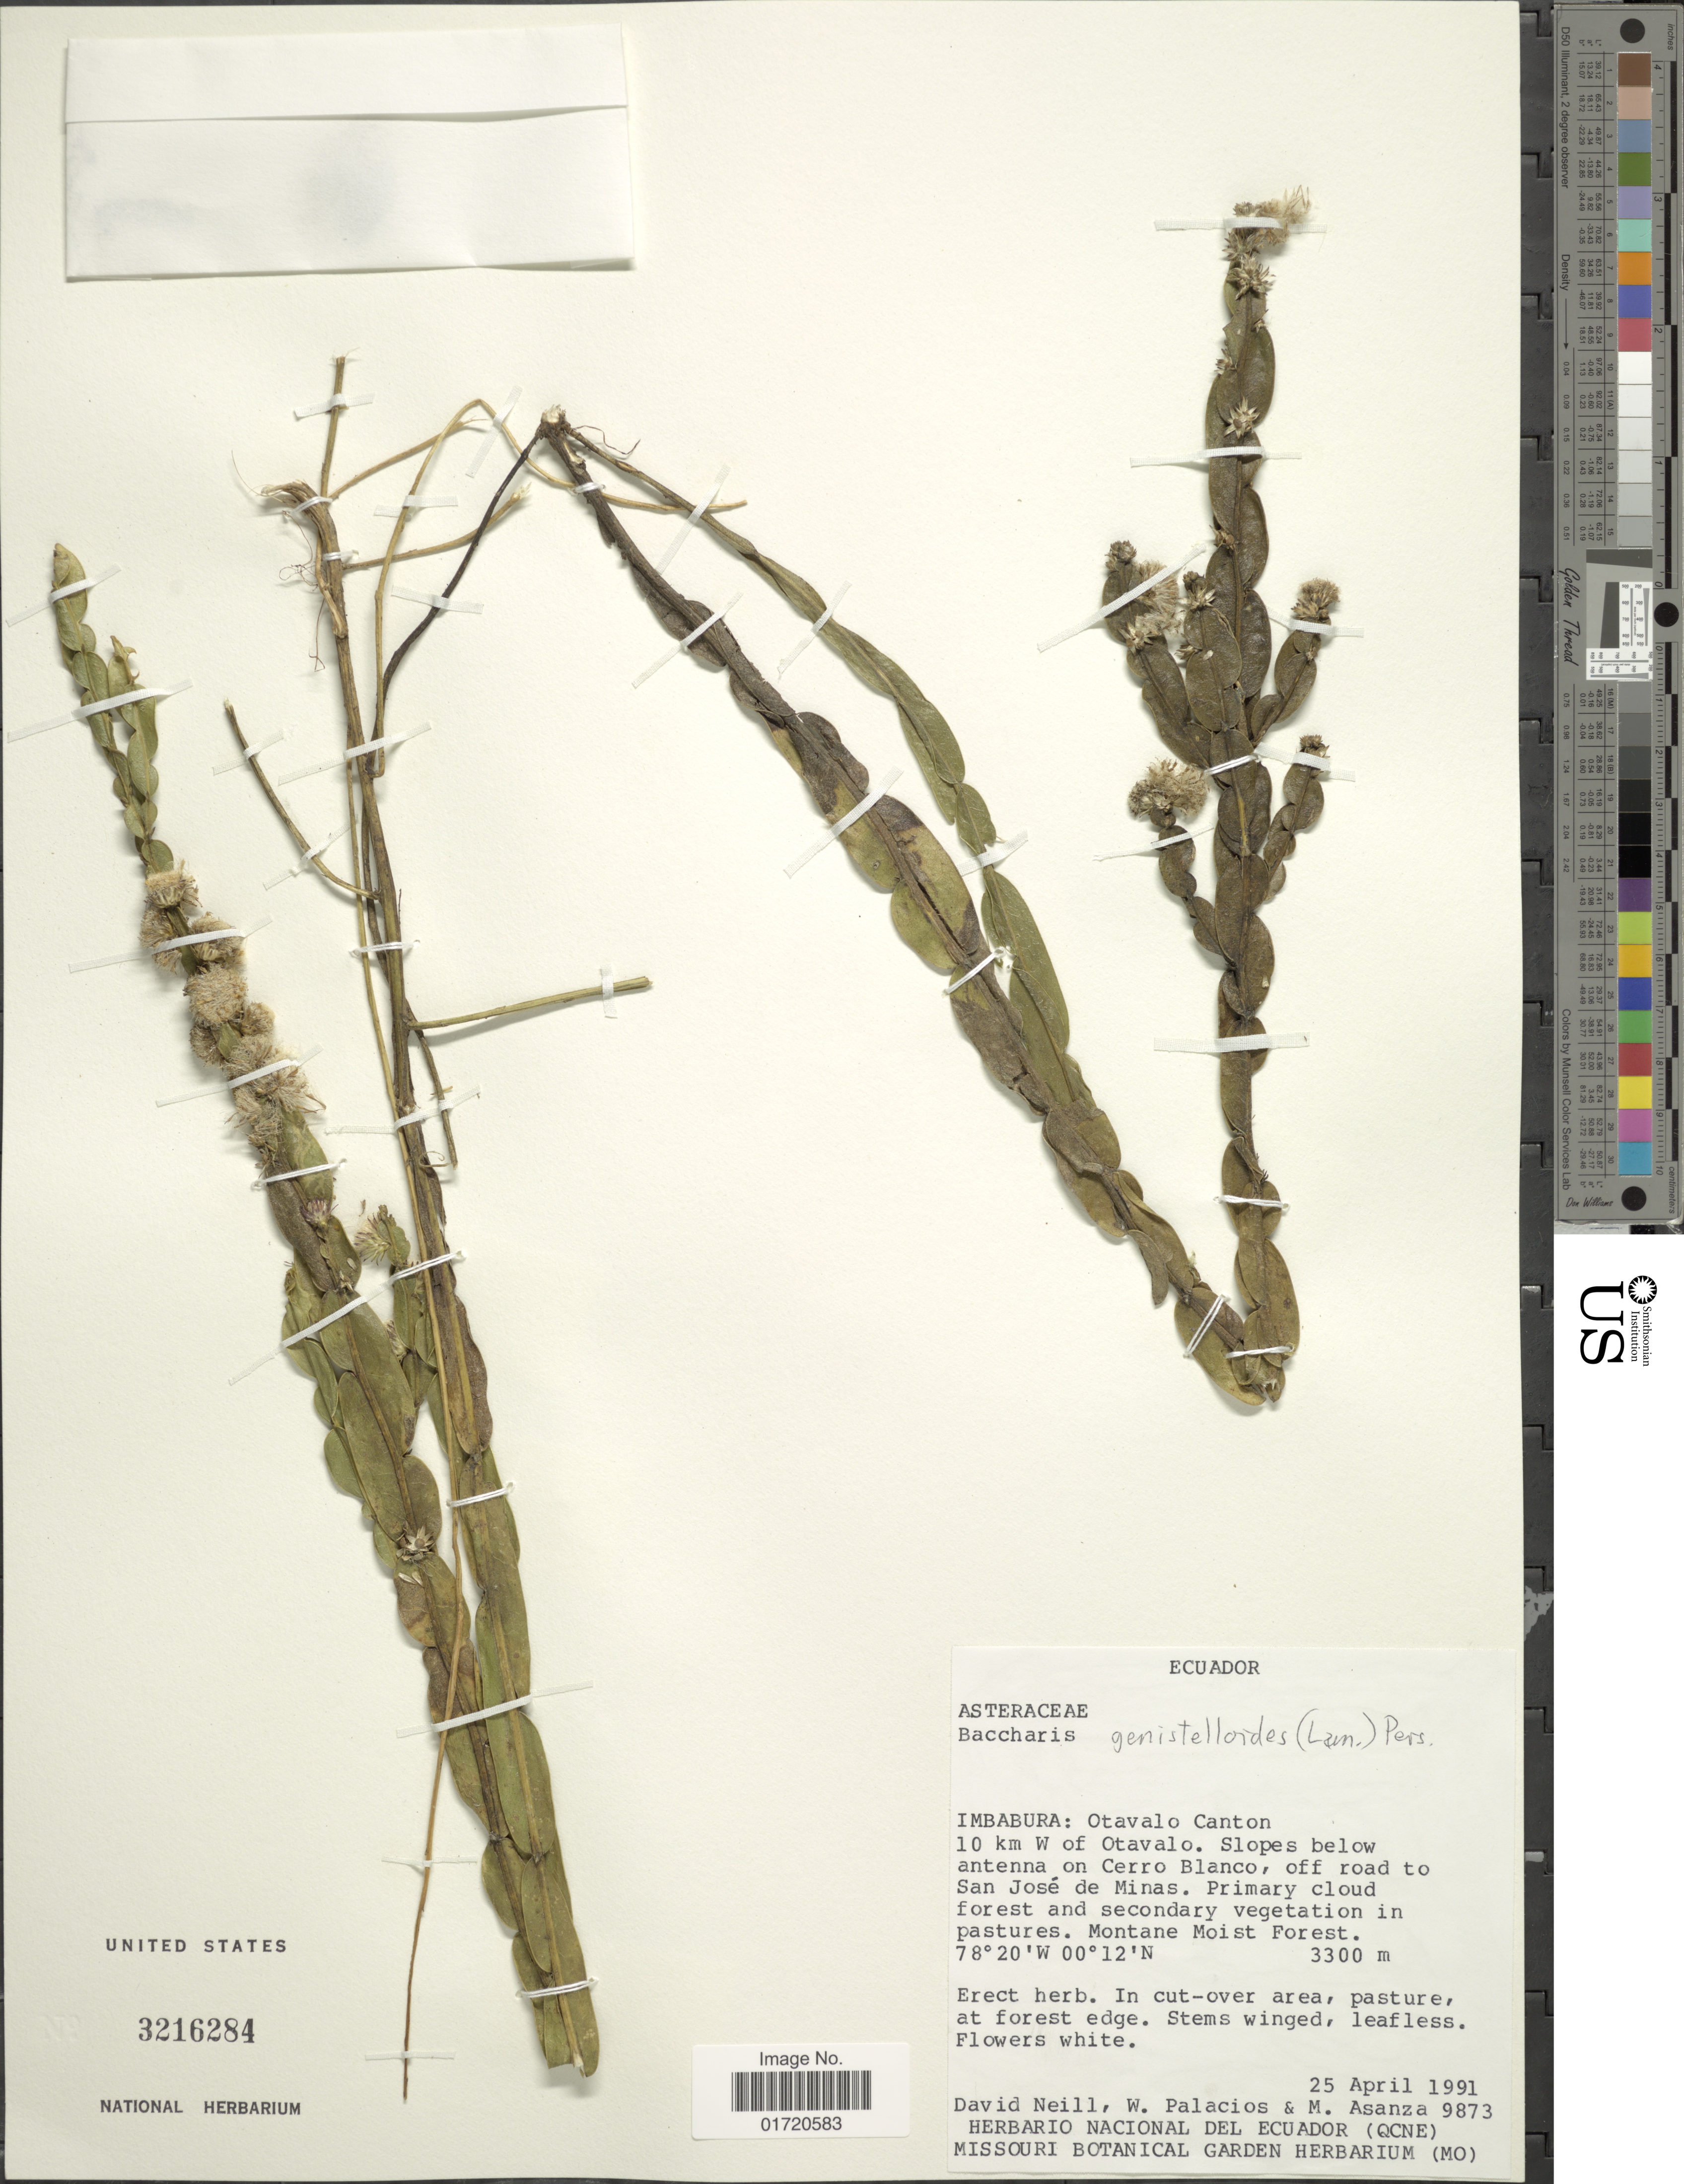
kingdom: Plantae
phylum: Tracheophyta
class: Magnoliopsida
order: Asterales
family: Asteraceae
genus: Baccharis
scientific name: Baccharis genistelloides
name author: (Lam.) Pers.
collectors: D. Neill, W. Palacios & M. Asanza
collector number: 9873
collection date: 1991-04-25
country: Ecuador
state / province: Imbabura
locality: Otavalo Canton. 10 km W of Otavalo. Slopes below antenna on Cerro Blanco, off road to San josé de Minas.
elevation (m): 3300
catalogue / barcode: US 3216284